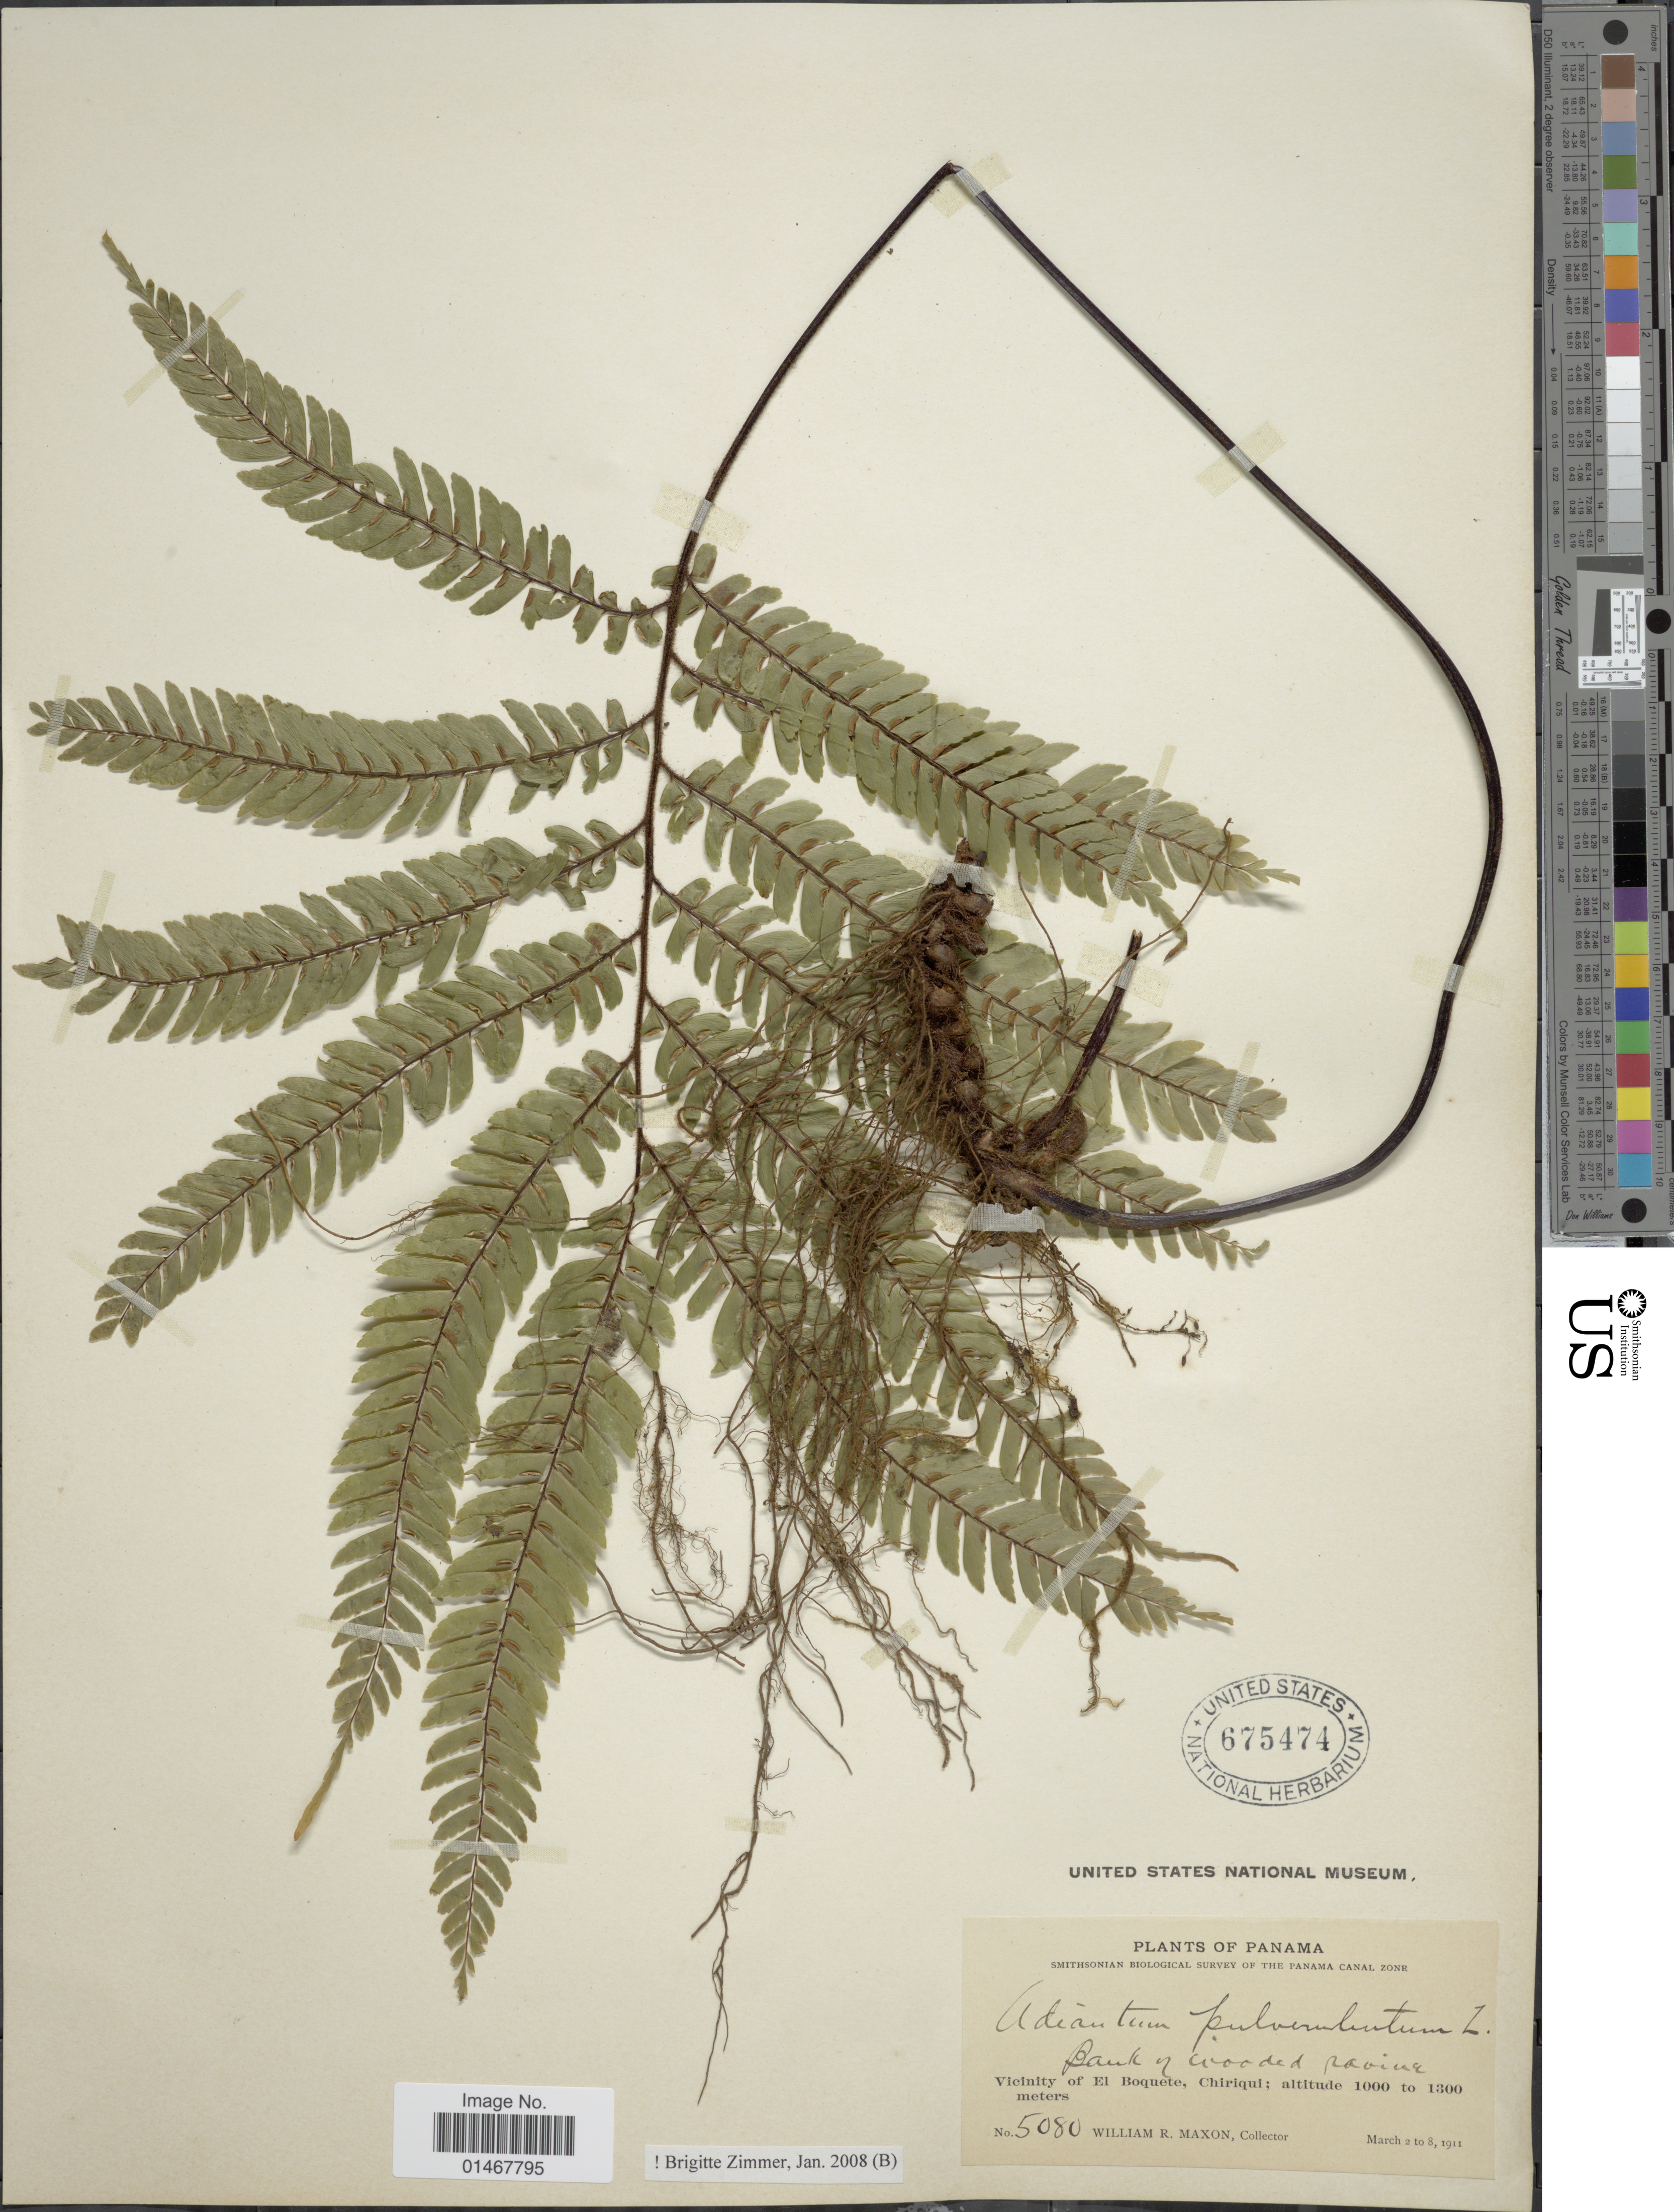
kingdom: Plantae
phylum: Tracheophyta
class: Polypodiopsida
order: Polypodiales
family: Pteridaceae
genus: Adiantum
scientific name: Adiantum pulverulentum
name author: L.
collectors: W. R. Maxon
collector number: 5080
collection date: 1911-03-02/1911-03-08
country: Panama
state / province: Chiriqui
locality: Vicinity of El Boquete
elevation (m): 1000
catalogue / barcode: US 675474